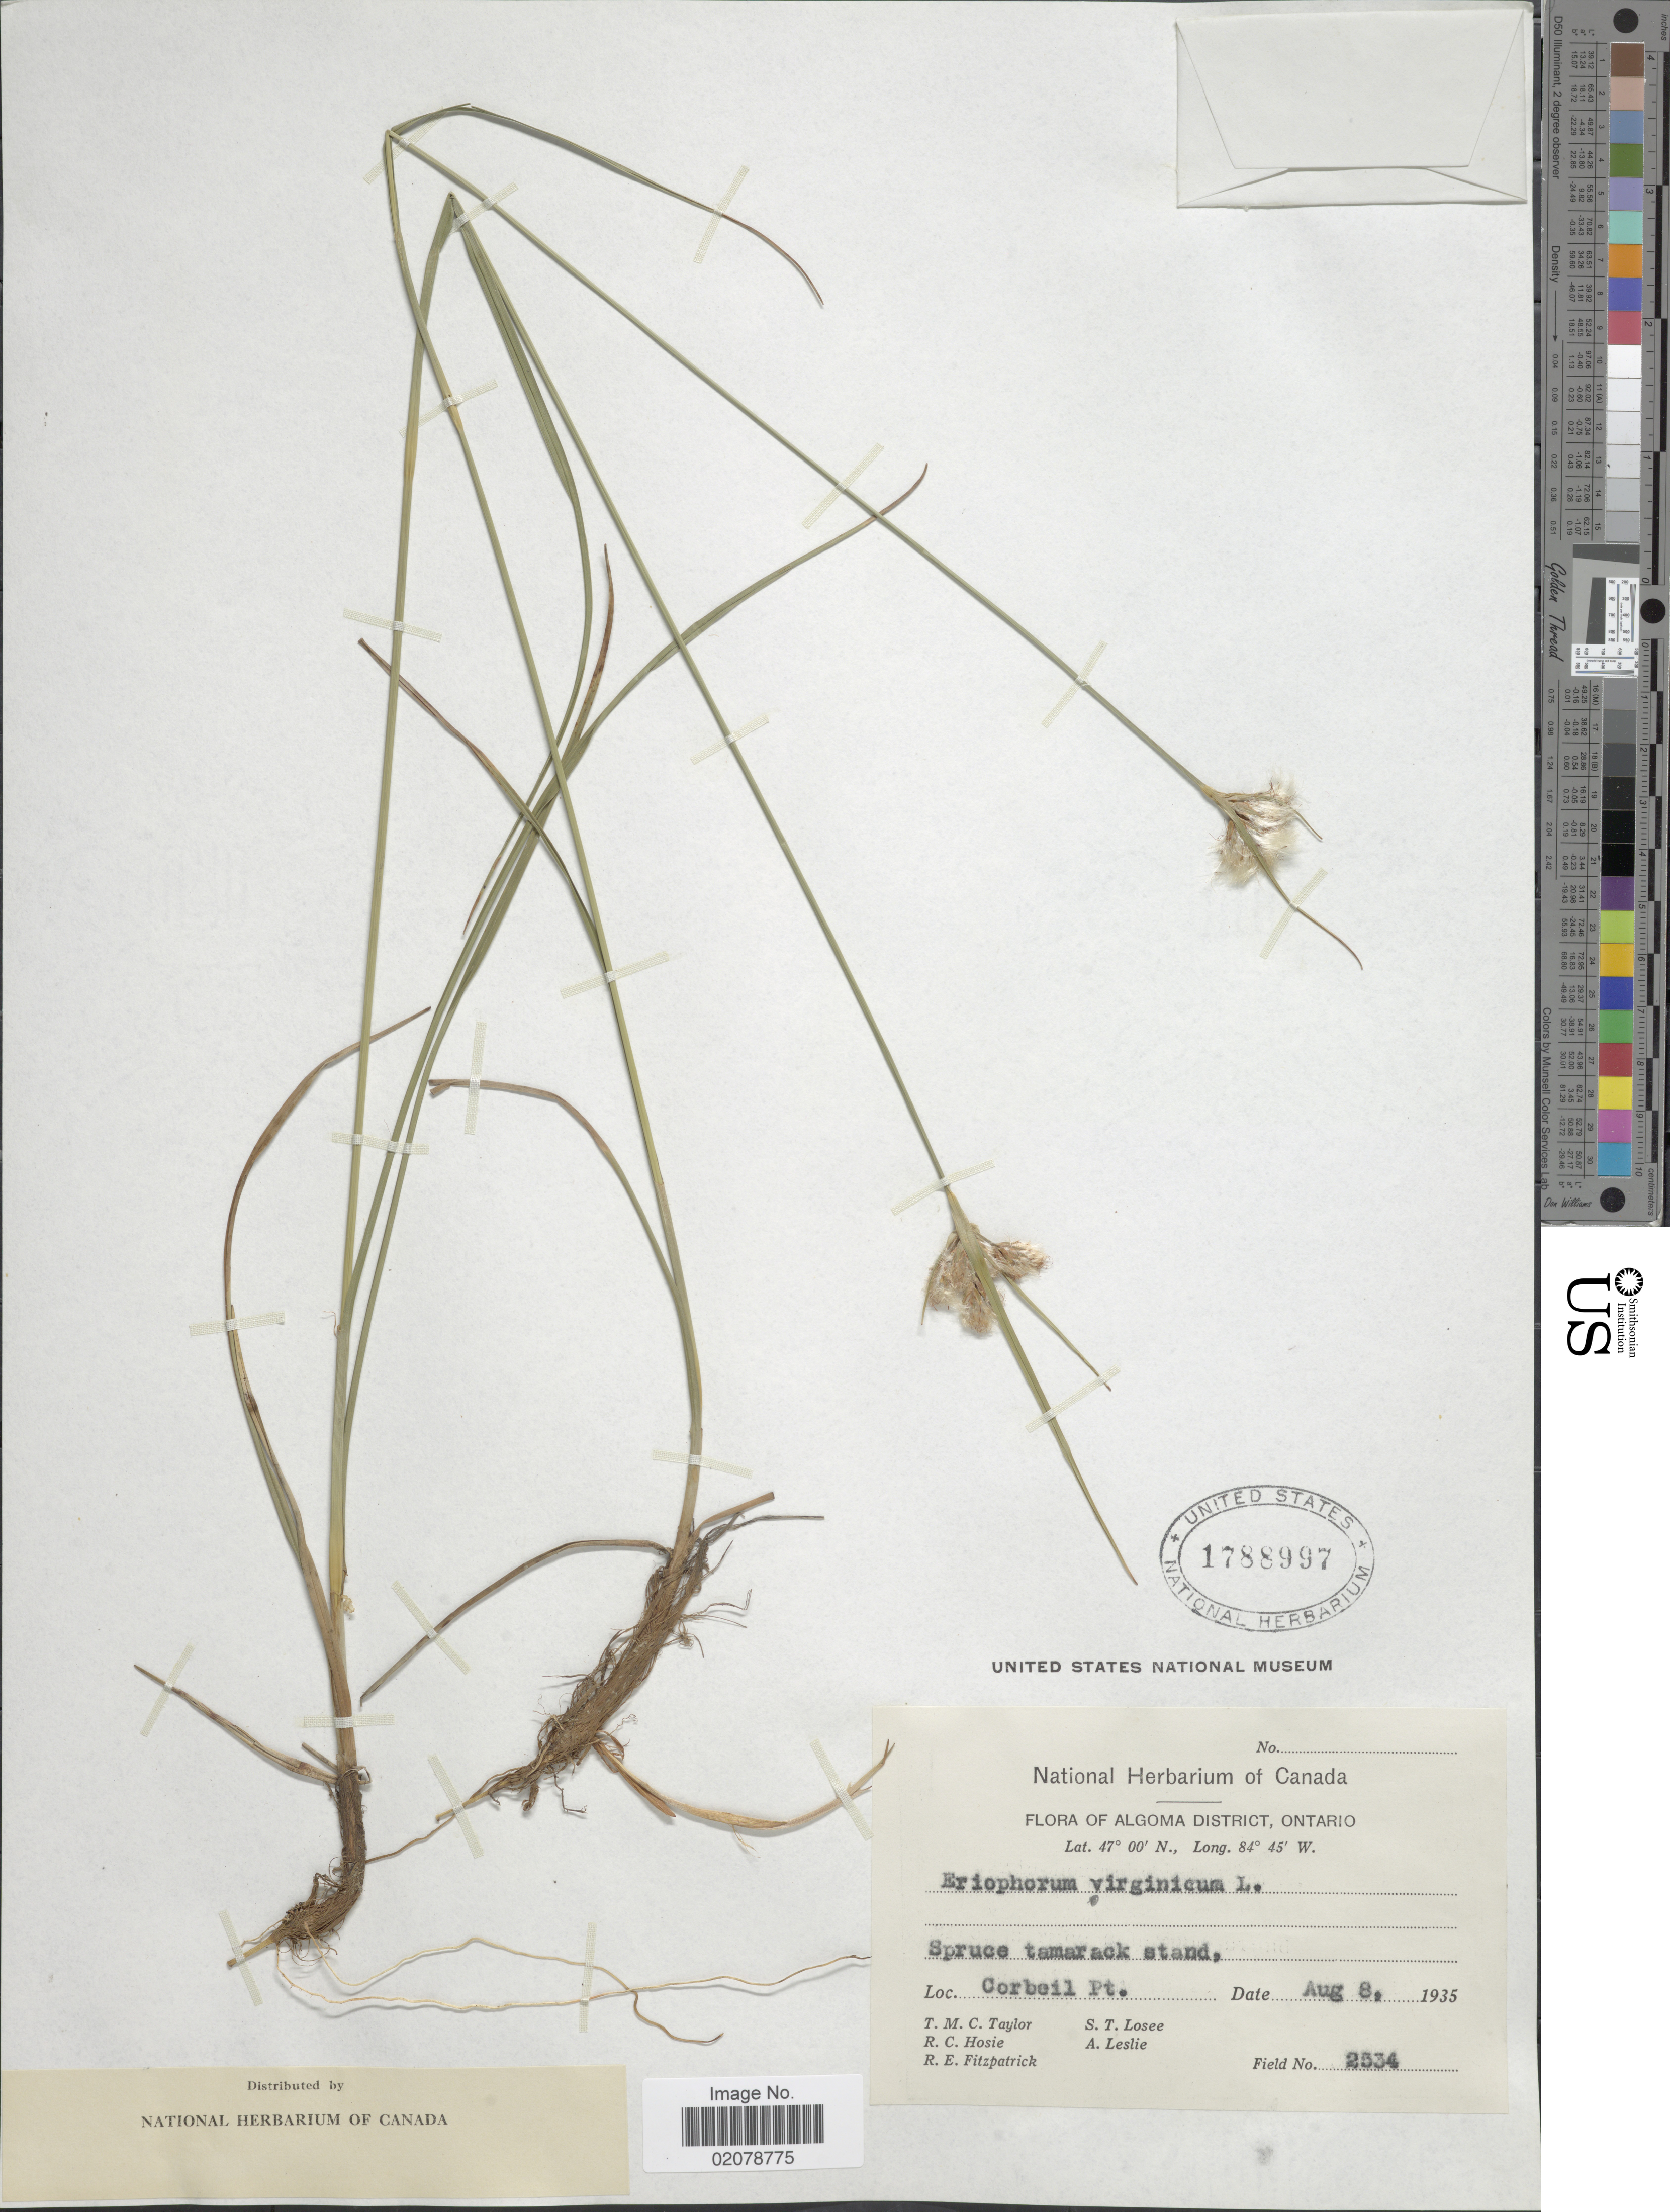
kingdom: Plantae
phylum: Tracheophyta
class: Liliopsida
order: Poales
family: Cyperaceae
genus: Eriophorum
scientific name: Eriophorum virginicum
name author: L.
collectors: T. M. C. Taylor, R. Hosie, R. Fitzpatrick, S. Losee & A. Leslie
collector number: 2534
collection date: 1935-08-08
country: Canada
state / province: Ontario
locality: Algoma District. Corbeil Pt.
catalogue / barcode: US 1788997